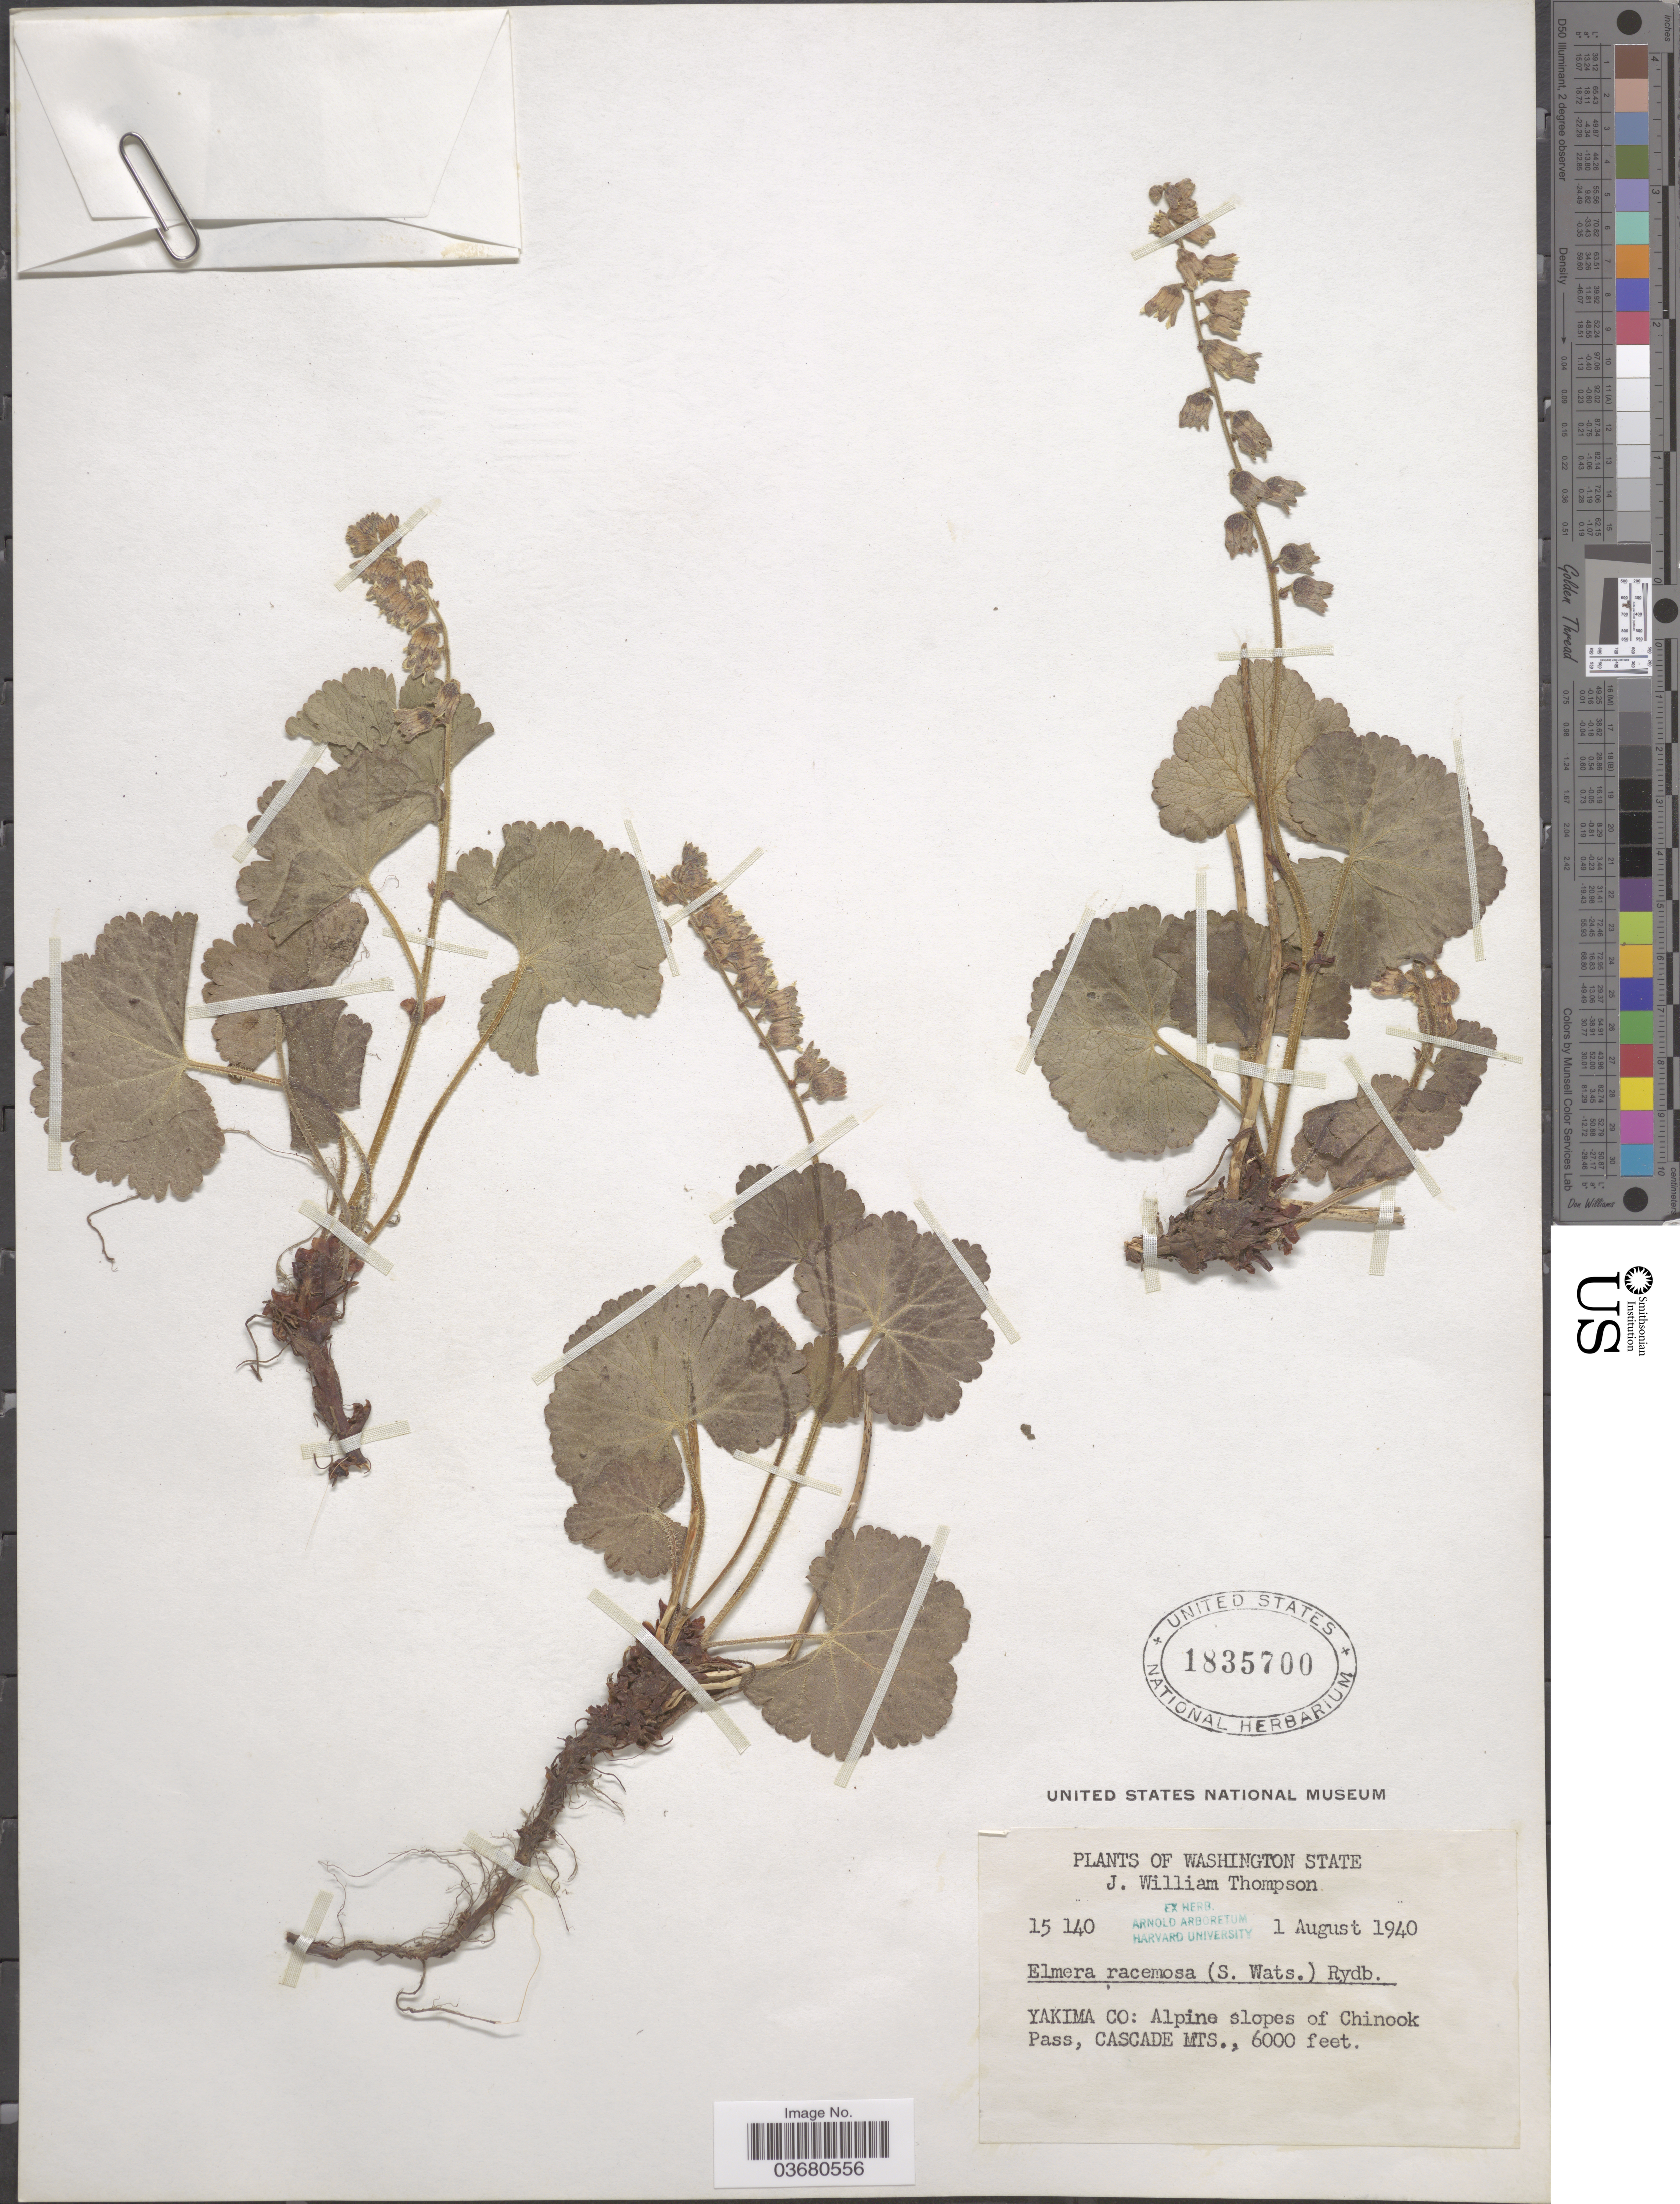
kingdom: Plantae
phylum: Tracheophyta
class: Magnoliopsida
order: Saxifragales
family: Saxifragaceae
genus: Elmera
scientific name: Elmera racemosa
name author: (S. Watson) Rydb.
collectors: J. W. Thompson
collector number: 15140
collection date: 1940-08-01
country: United States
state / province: Washington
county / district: Yakima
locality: Yakima Co: Alpine slopes of Chinook Pass, Cascade Mts.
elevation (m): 1829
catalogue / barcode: US 1835700